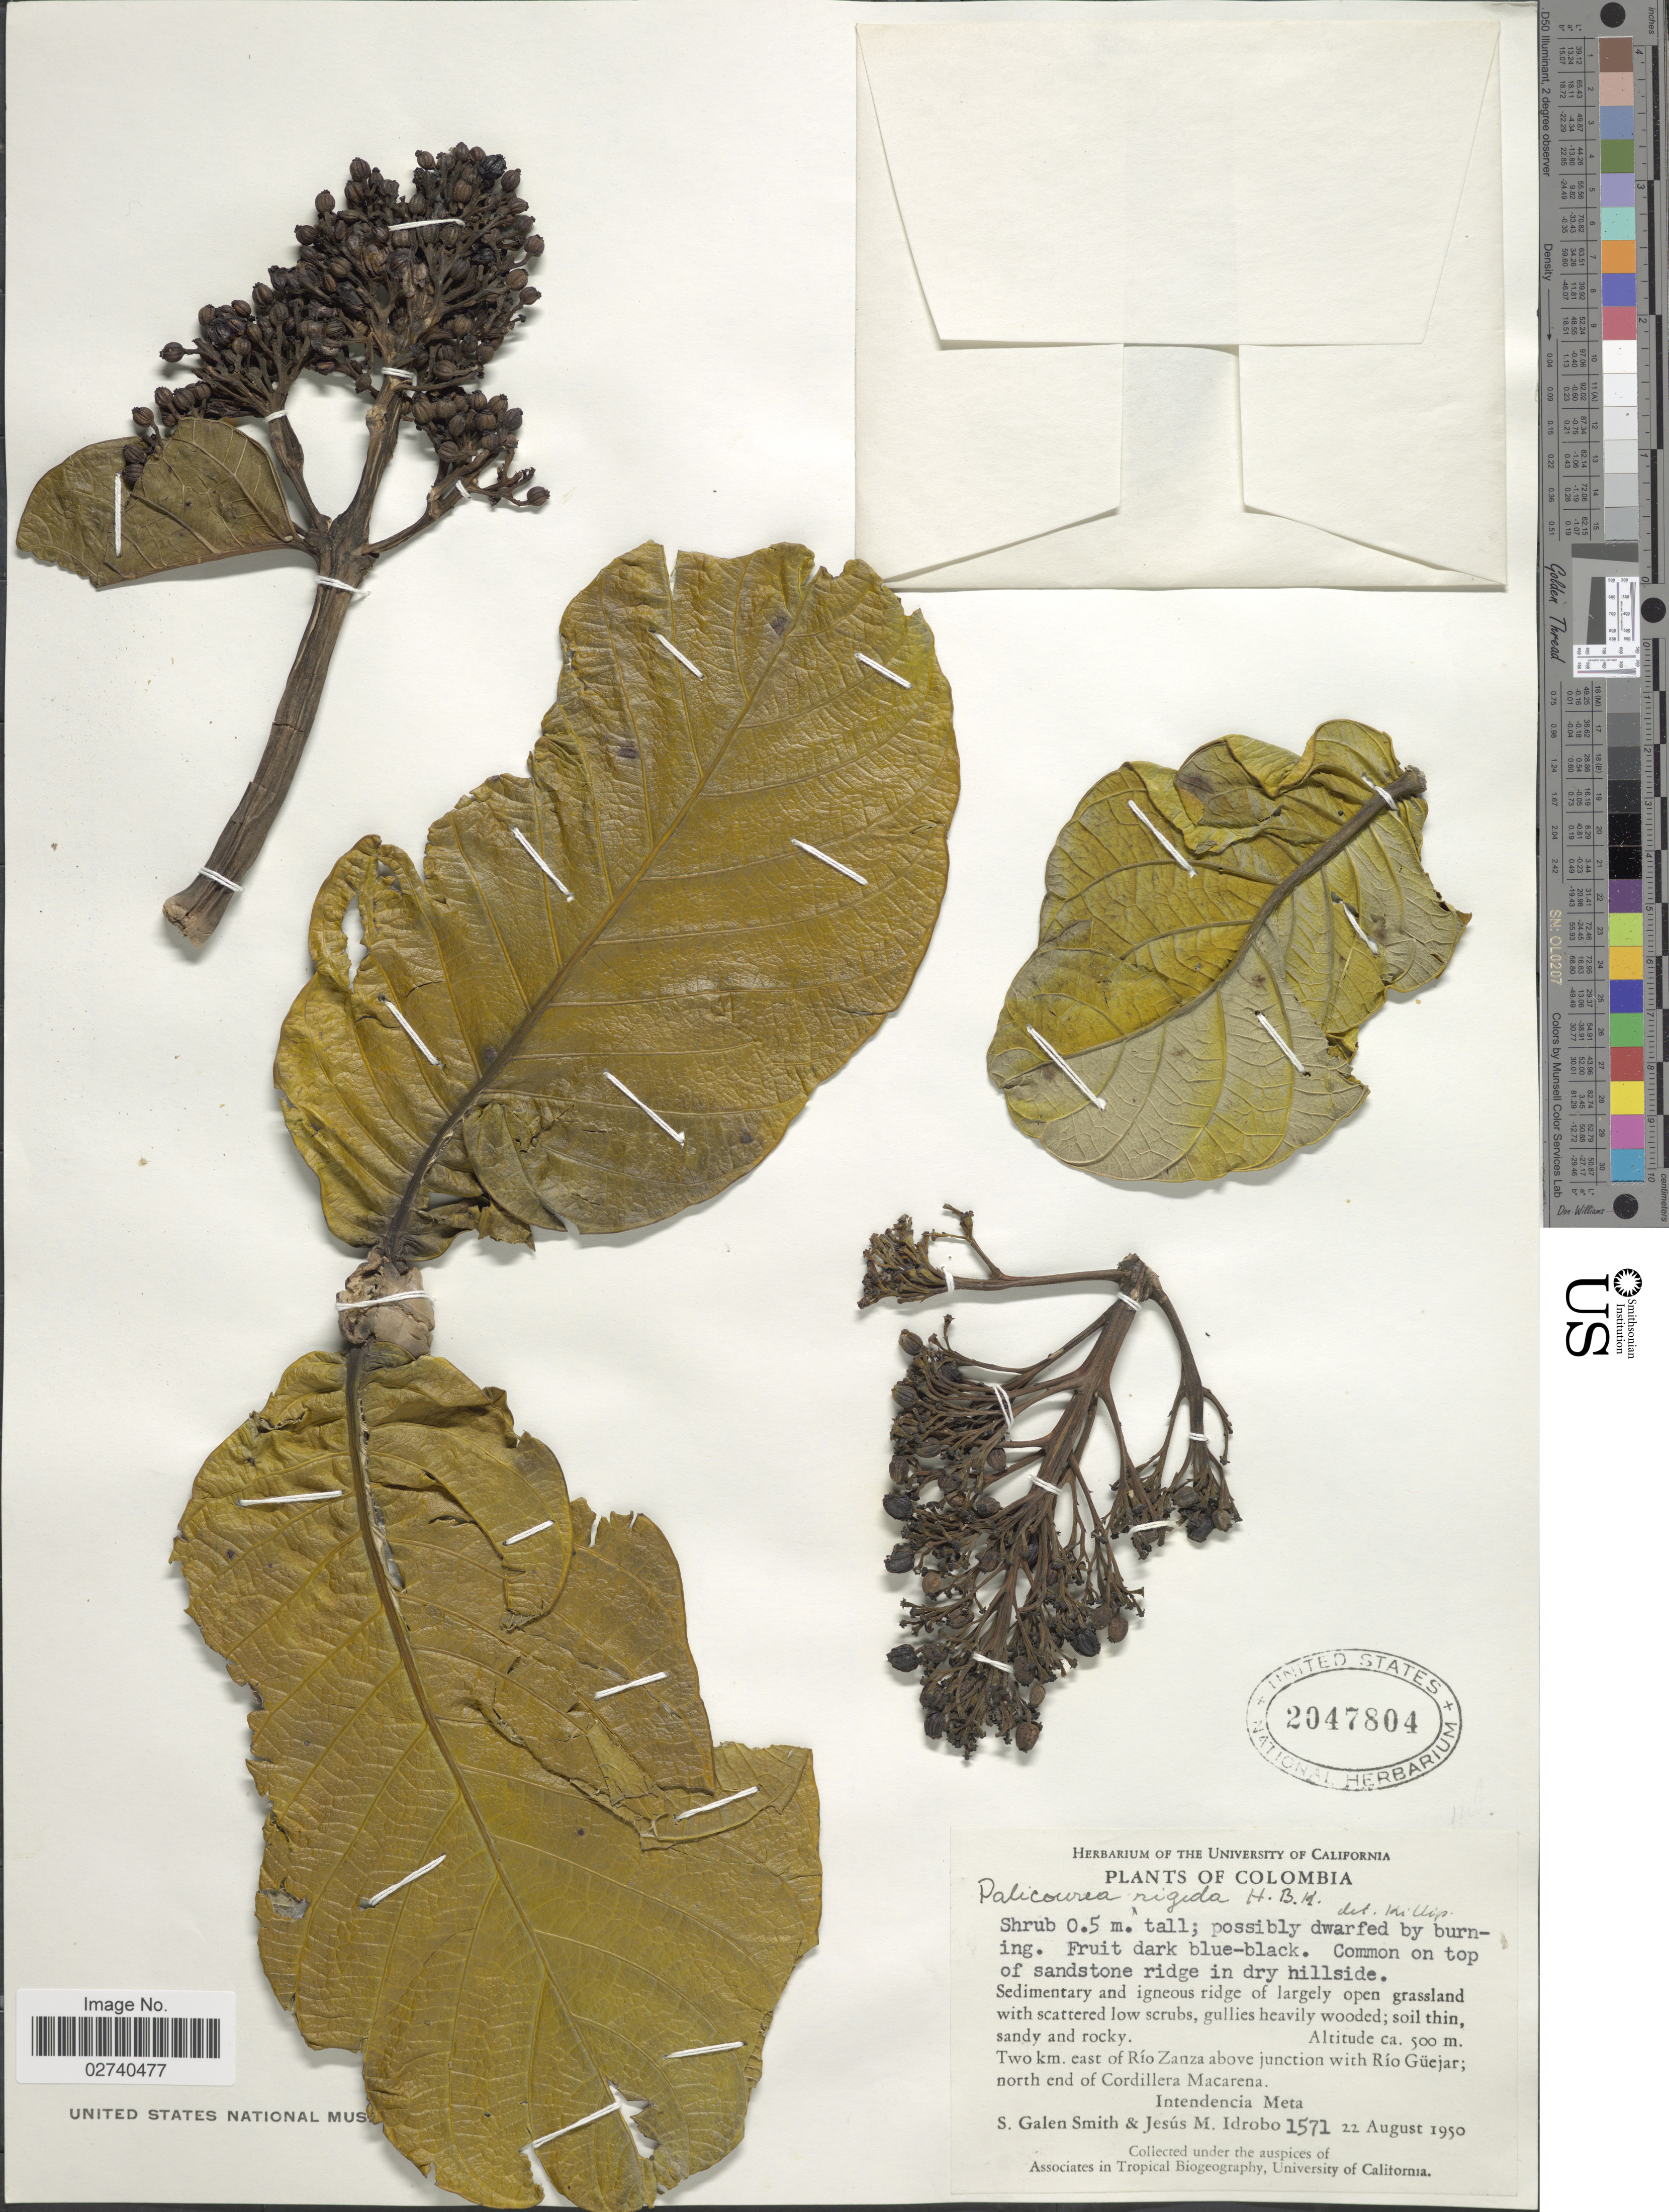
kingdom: Plantae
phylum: Tracheophyta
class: Magnoliopsida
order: Gentianales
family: Rubiaceae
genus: Palicourea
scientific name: Palicourea rigida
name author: Kunth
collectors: S. G. Smith & J. M. Idrobo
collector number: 1571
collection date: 1950-08-22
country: Colombia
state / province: Meta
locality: Two km. east of Rio Zanza above junction with Rio Guejar; north end of Cordillera Macarena. Intendencia Meta.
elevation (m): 500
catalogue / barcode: US 2047804